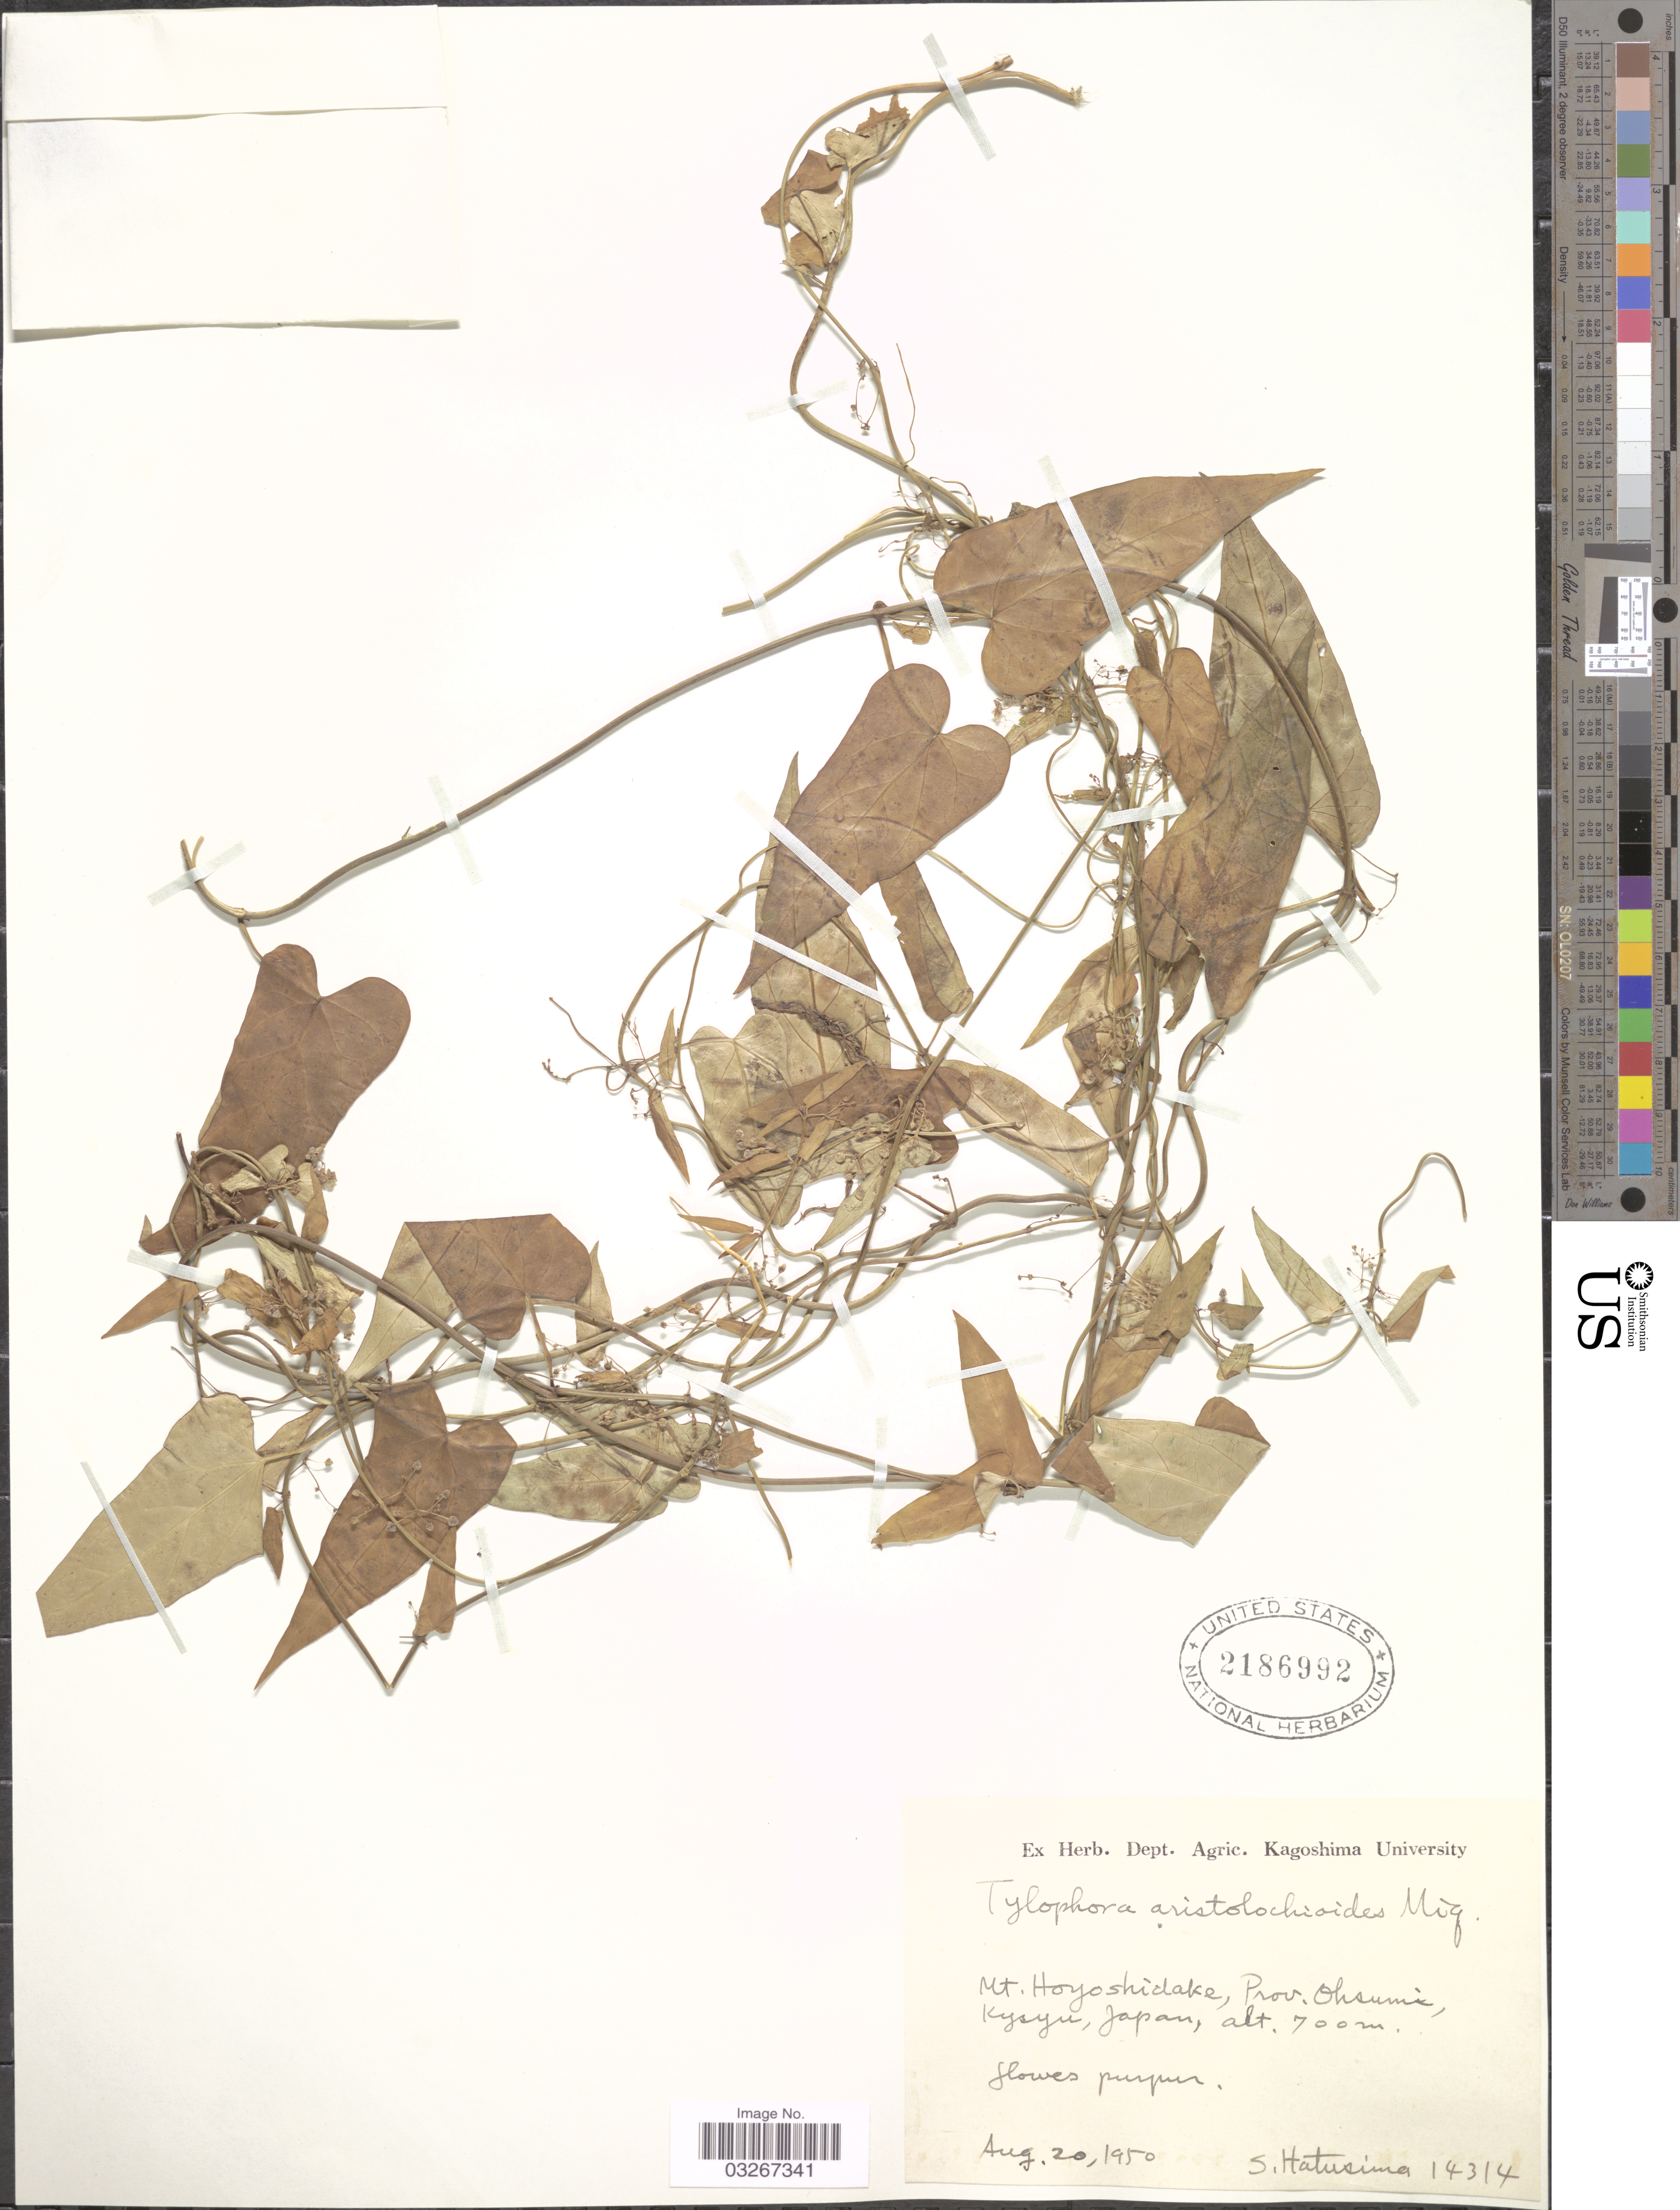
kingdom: Plantae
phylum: Tracheophyta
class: Magnoliopsida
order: Gentianales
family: Apocynaceae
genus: Tylophora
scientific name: Tylophora aristolochioides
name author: Miq.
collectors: S. Hatusima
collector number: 14314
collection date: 1950-08-20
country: Japan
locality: Mt. Hoyoshidake, Prov. Oksumi, Kysyu.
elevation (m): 700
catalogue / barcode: US 2186992